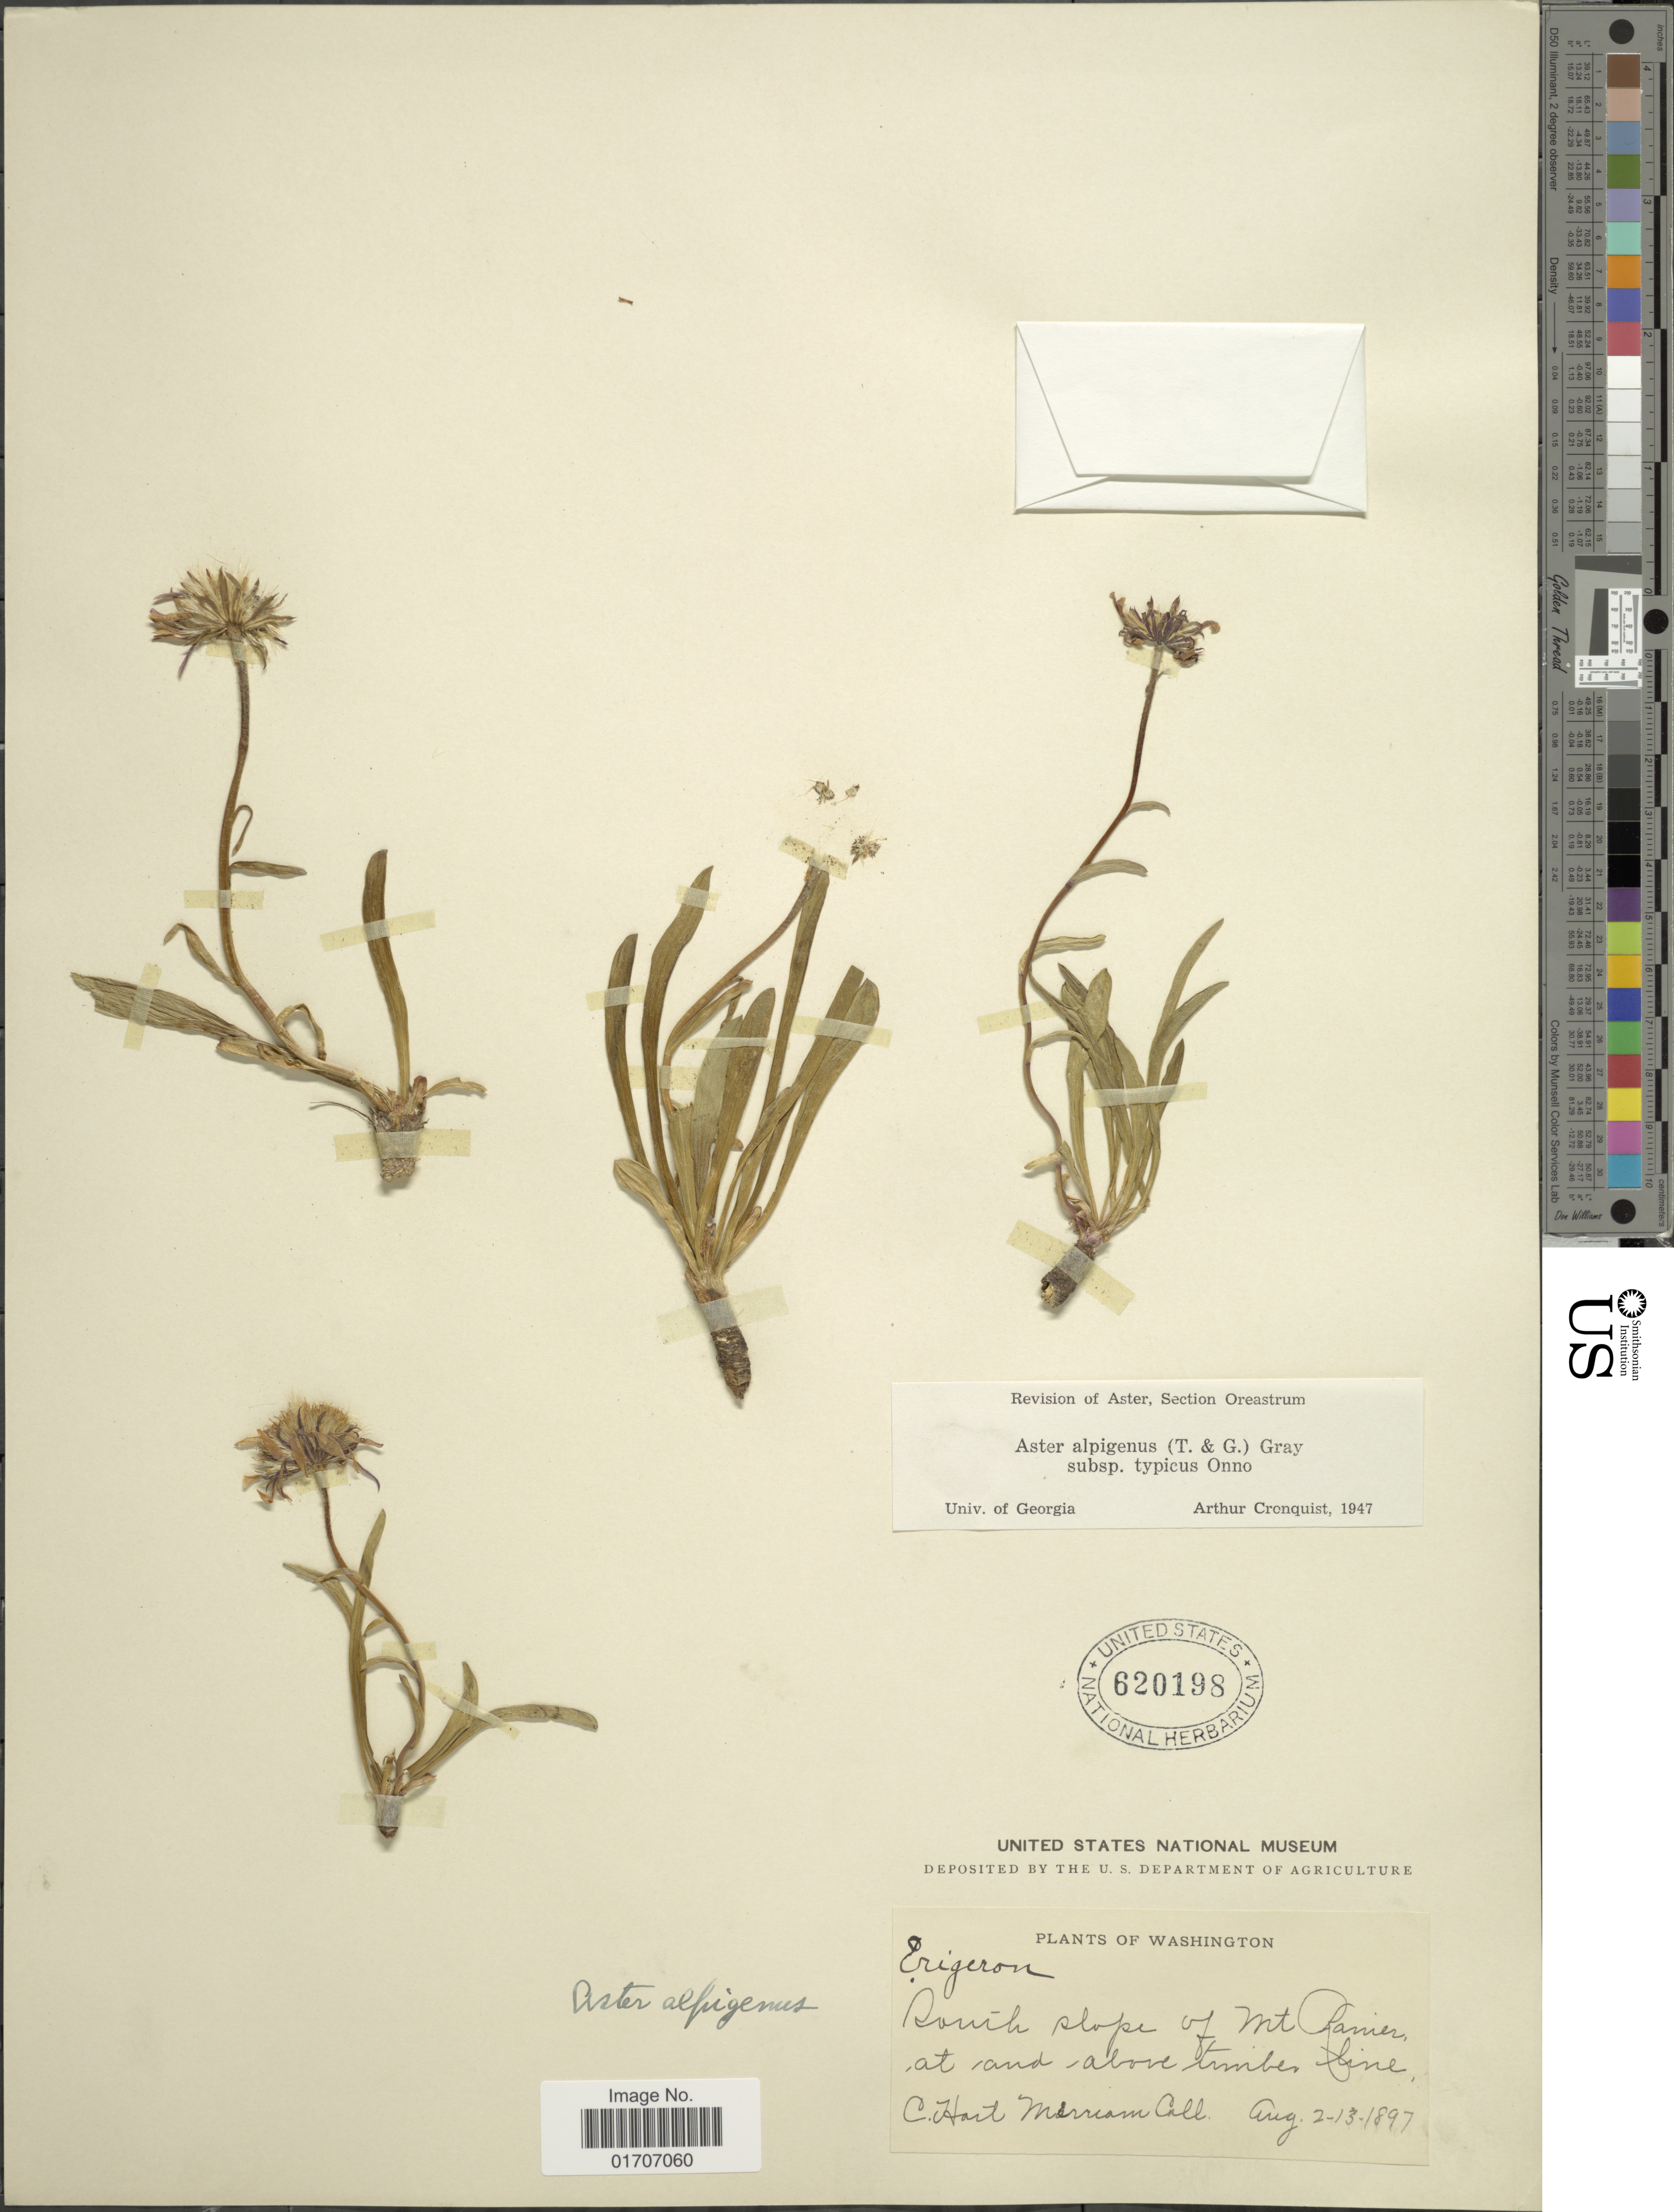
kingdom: Plantae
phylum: Tracheophyta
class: Magnoliopsida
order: Asterales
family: Asteraceae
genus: Oreostemma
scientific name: Oreostemma alpigenum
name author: (Torr. & A. Gray) Greene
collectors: C. Merriam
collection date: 1897-08-02/1897-08-13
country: United States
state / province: Washington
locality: South slope of Mt Rainier, at and above timber line.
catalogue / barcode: US 620198